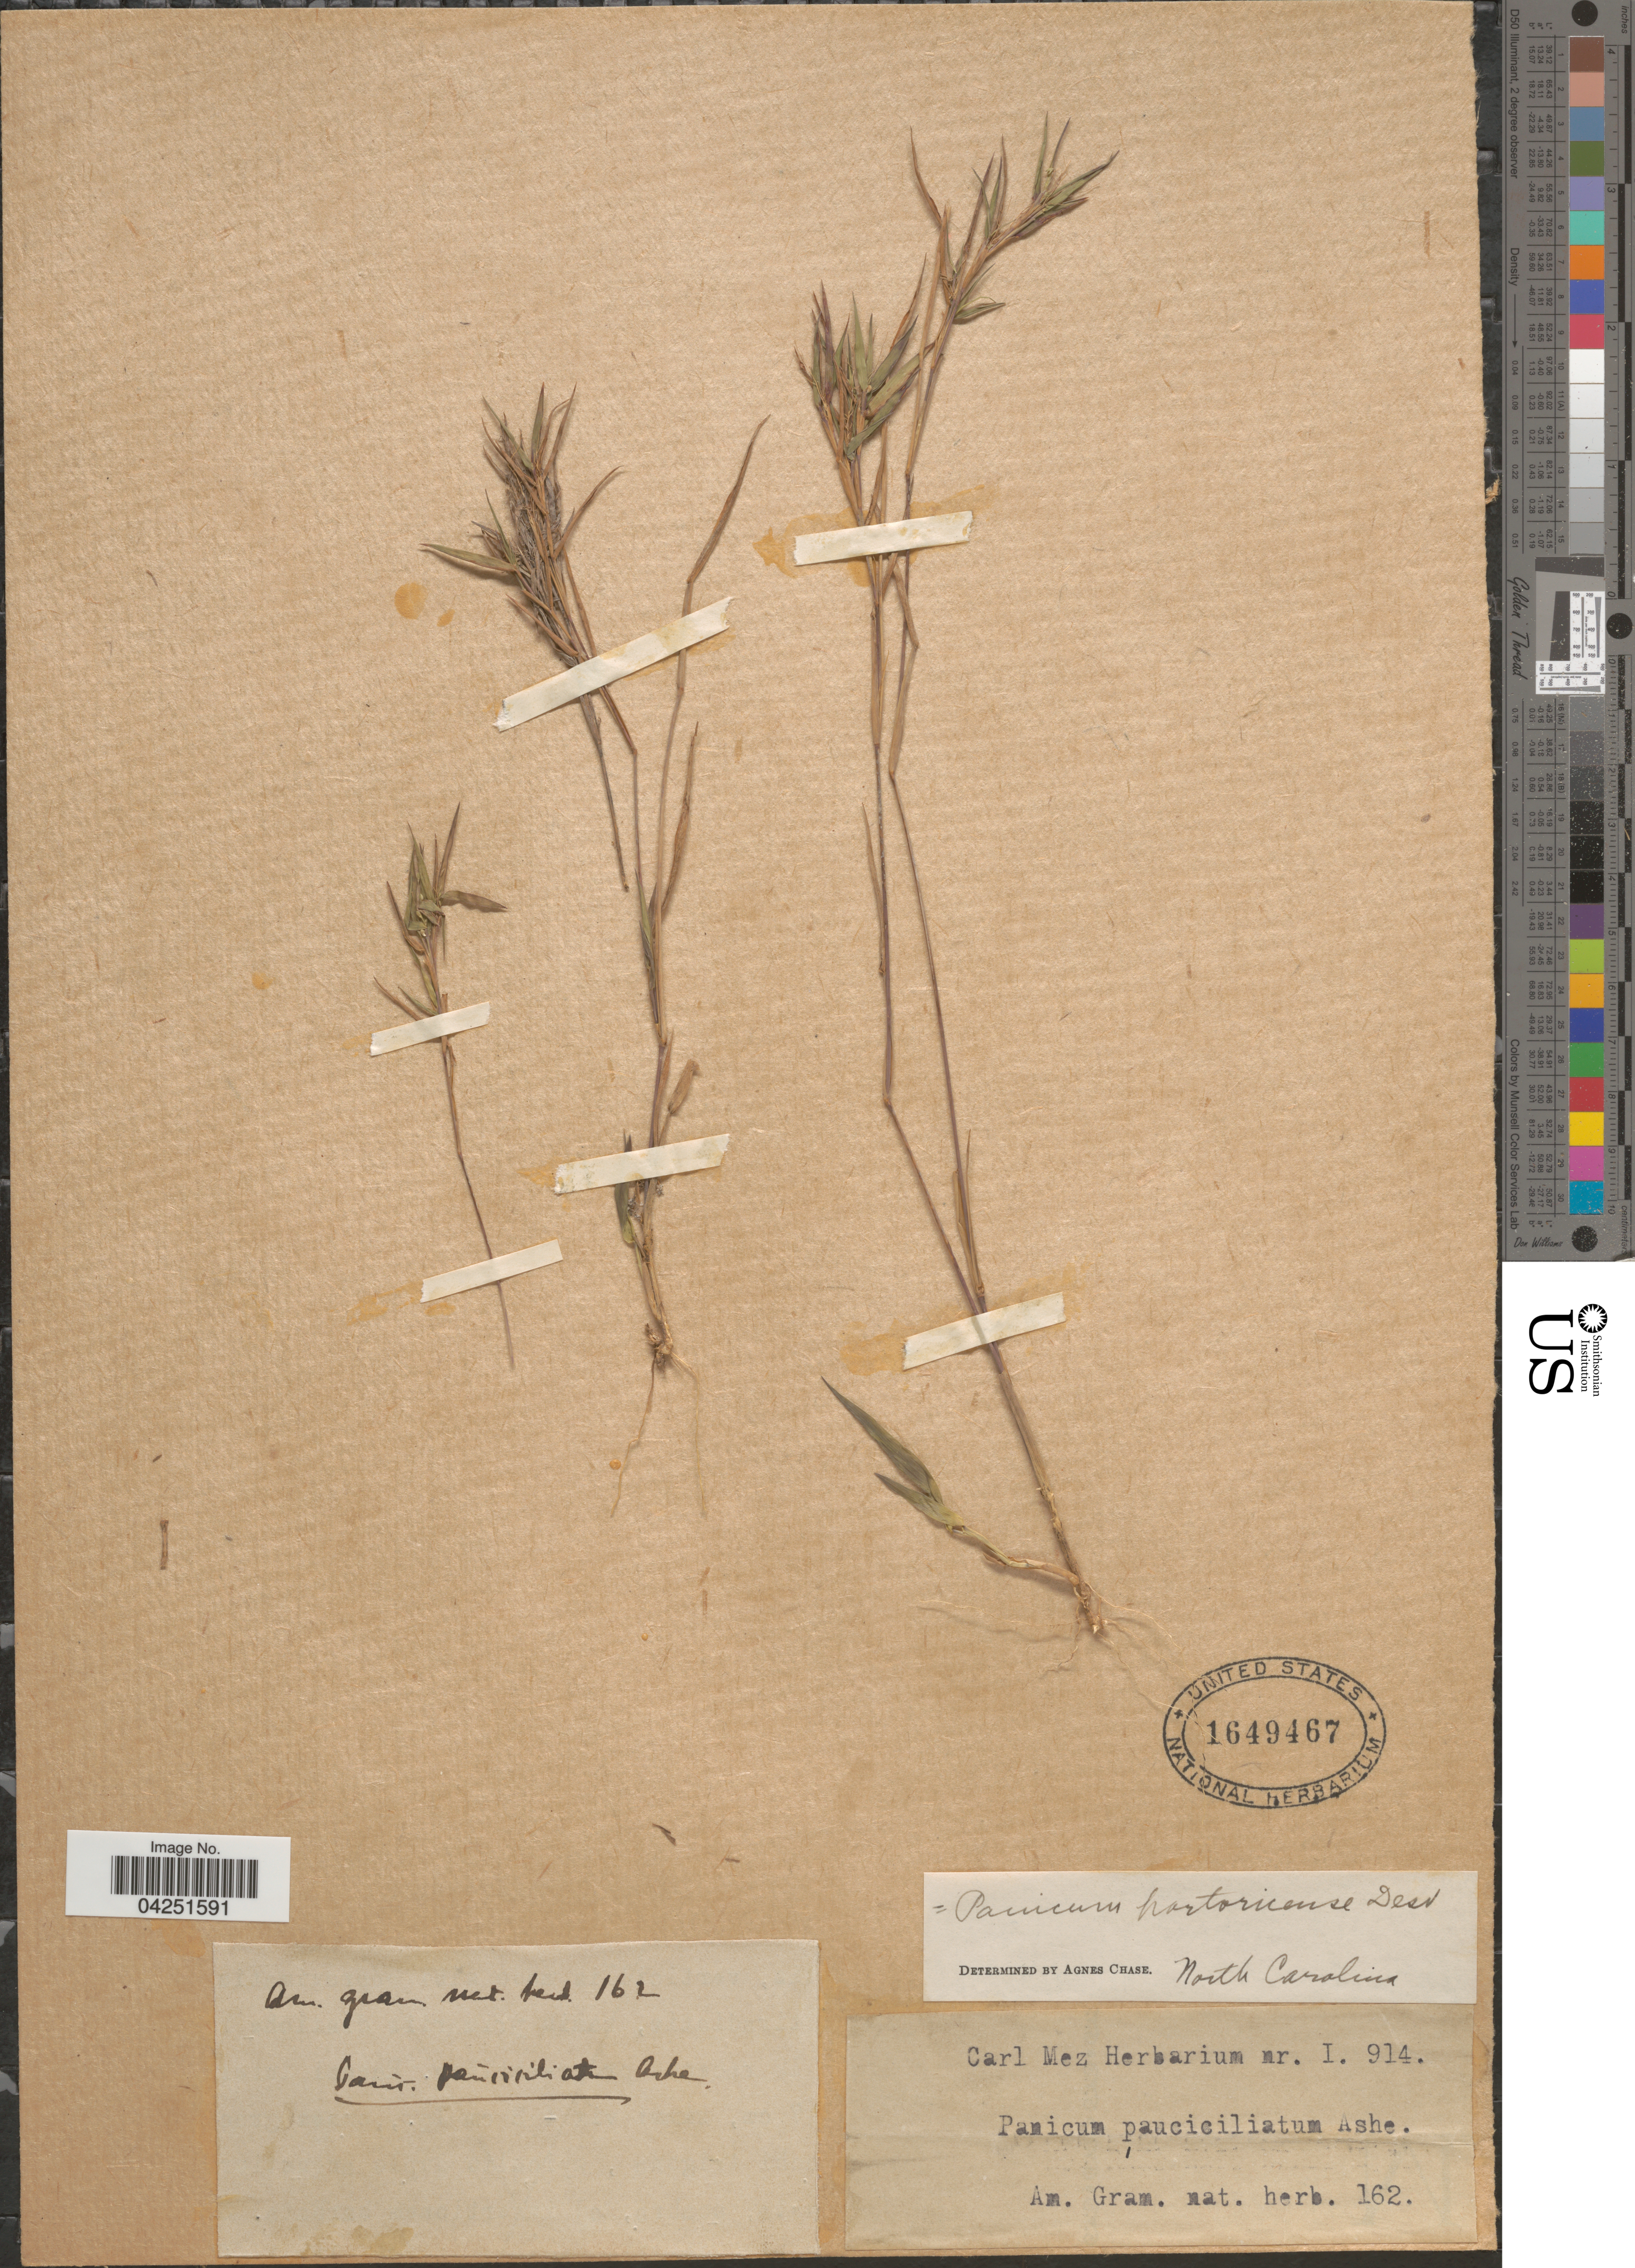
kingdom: Plantae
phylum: Tracheophyta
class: Liliopsida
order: Poales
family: Poaceae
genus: Dichanthelium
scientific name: Dichanthelium acuminatum var. acuminatum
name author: (Sw.) Gould & C.A. Clark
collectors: Am. Gram. Nat. Herb.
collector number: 162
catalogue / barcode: US 1649467